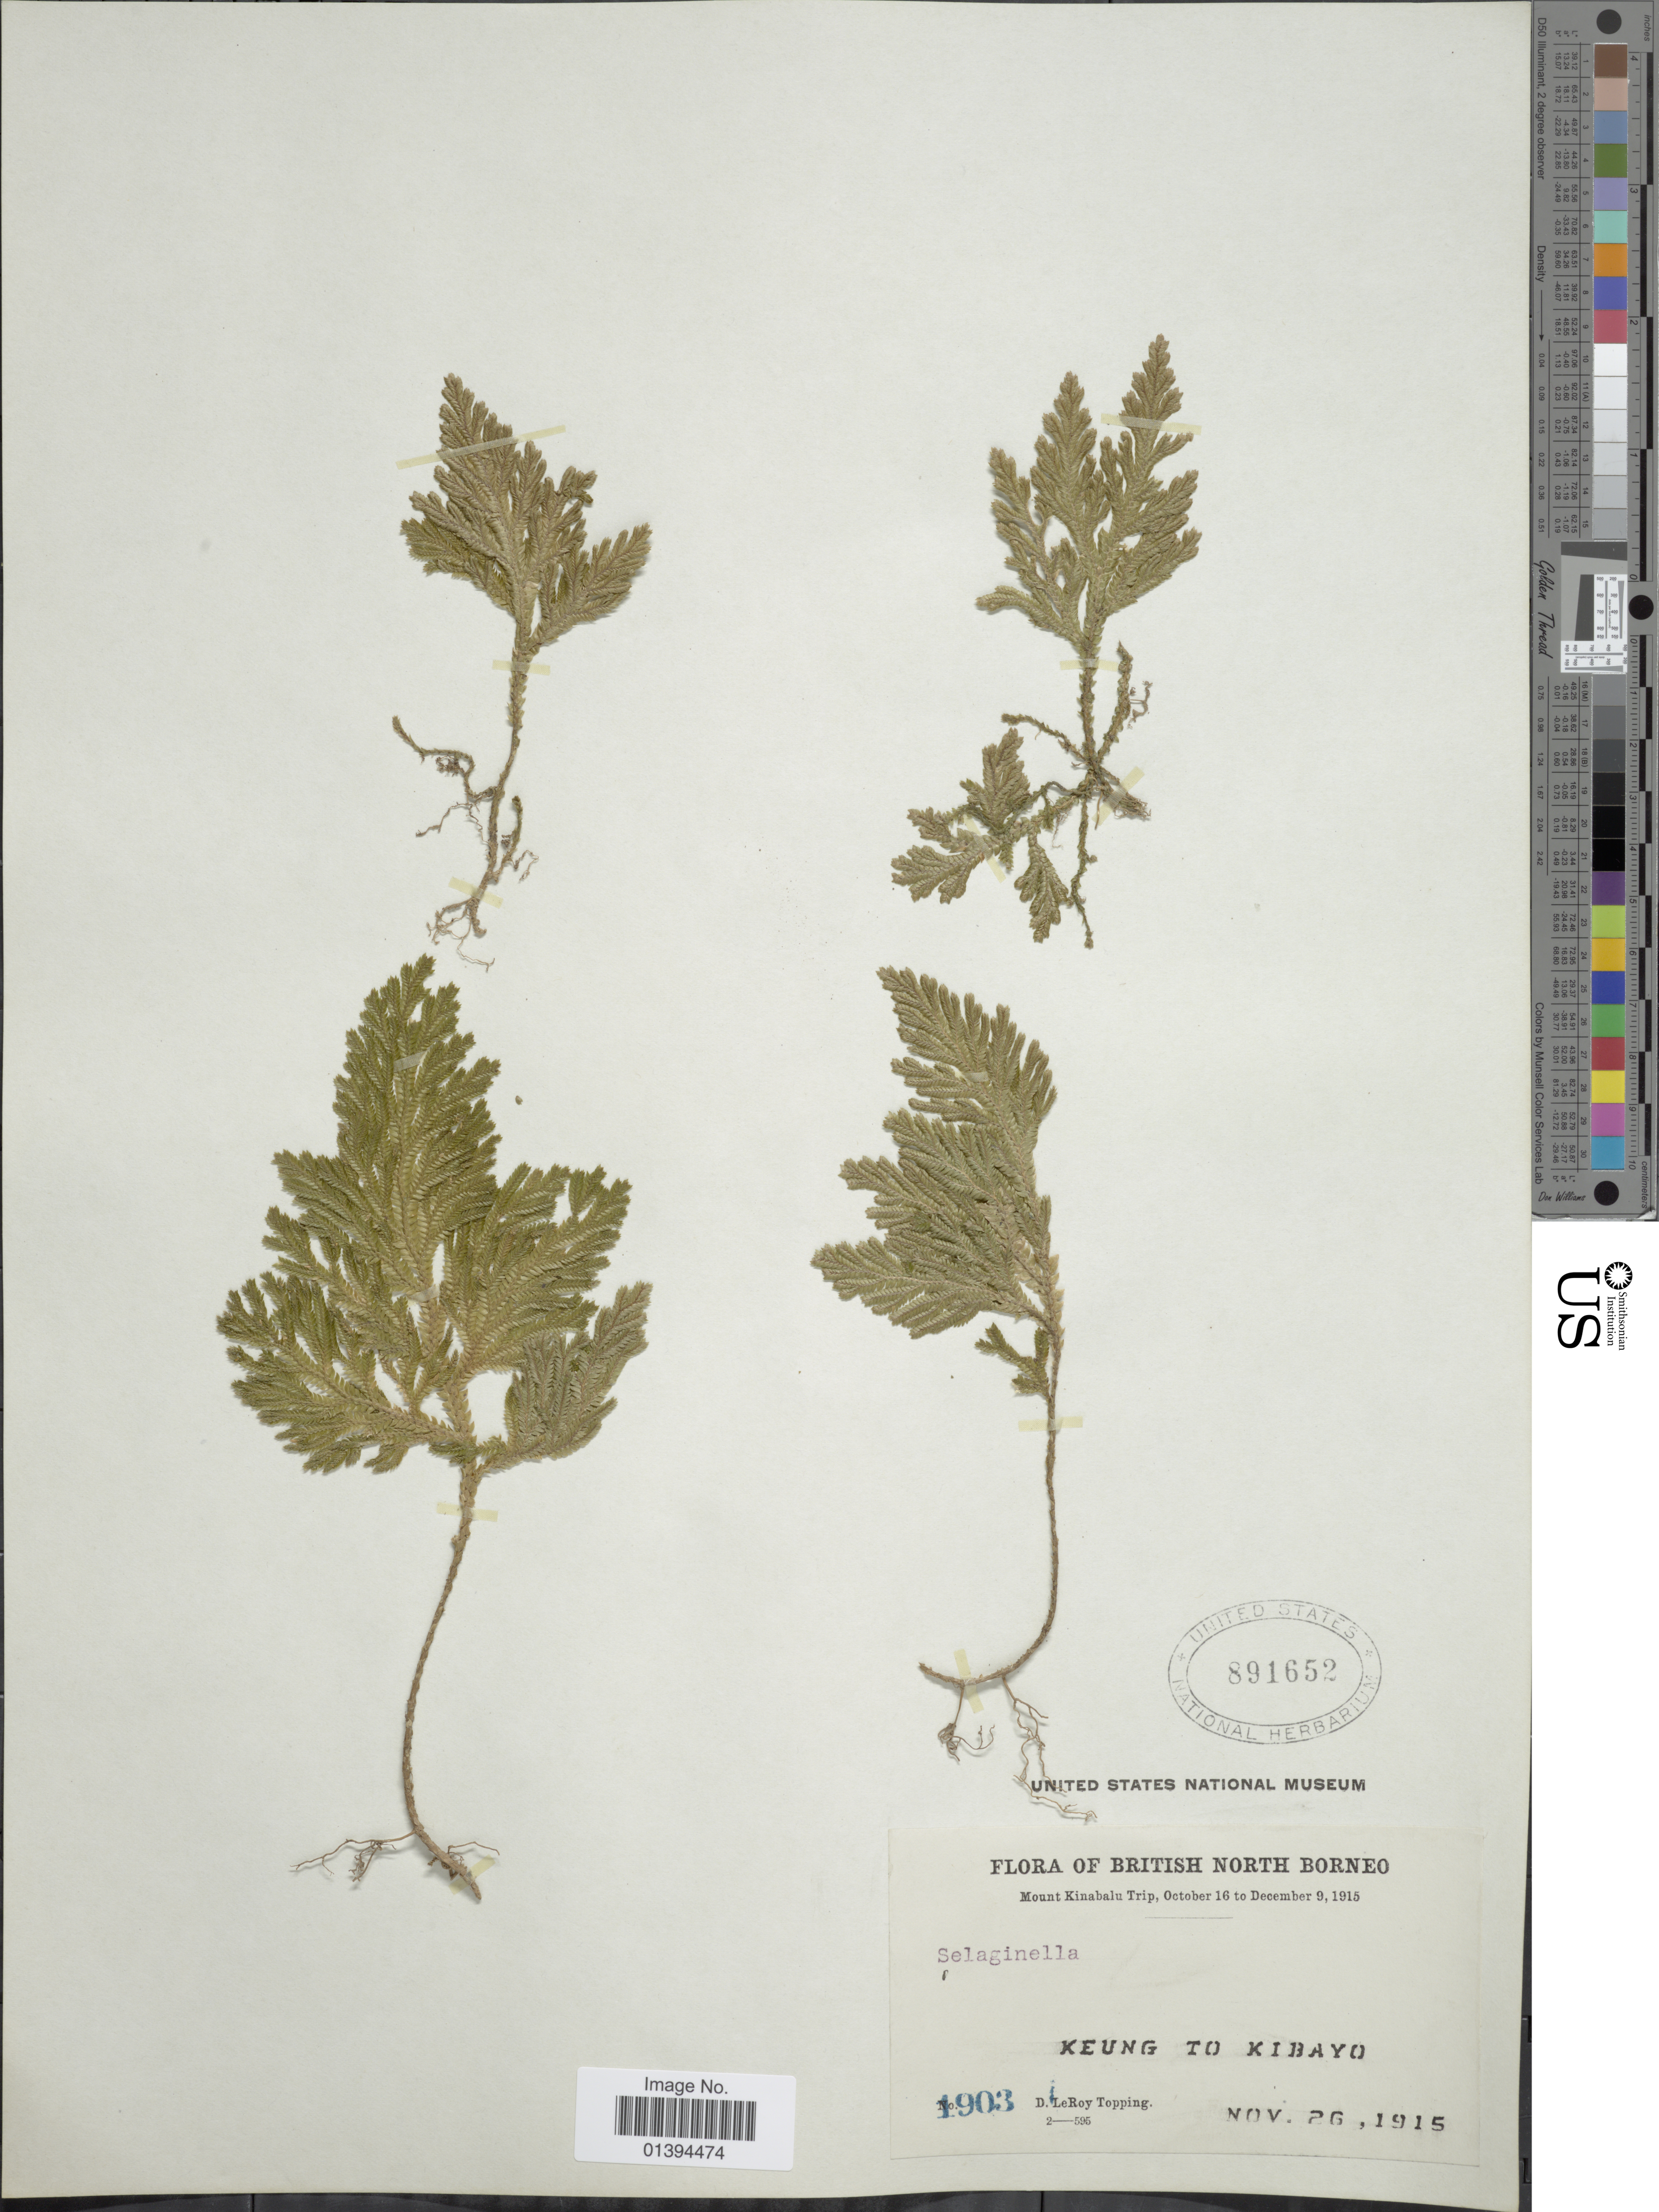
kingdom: Plantae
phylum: Tracheophyta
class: Lycopodiopsida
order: Selaginellales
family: Selaginellaceae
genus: Selaginella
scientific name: Selaginella sp.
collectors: D. L. Topping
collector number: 1903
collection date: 1915-11-26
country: Malaysia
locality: British North Borneo, Keung to Kibayo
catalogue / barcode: US 891652